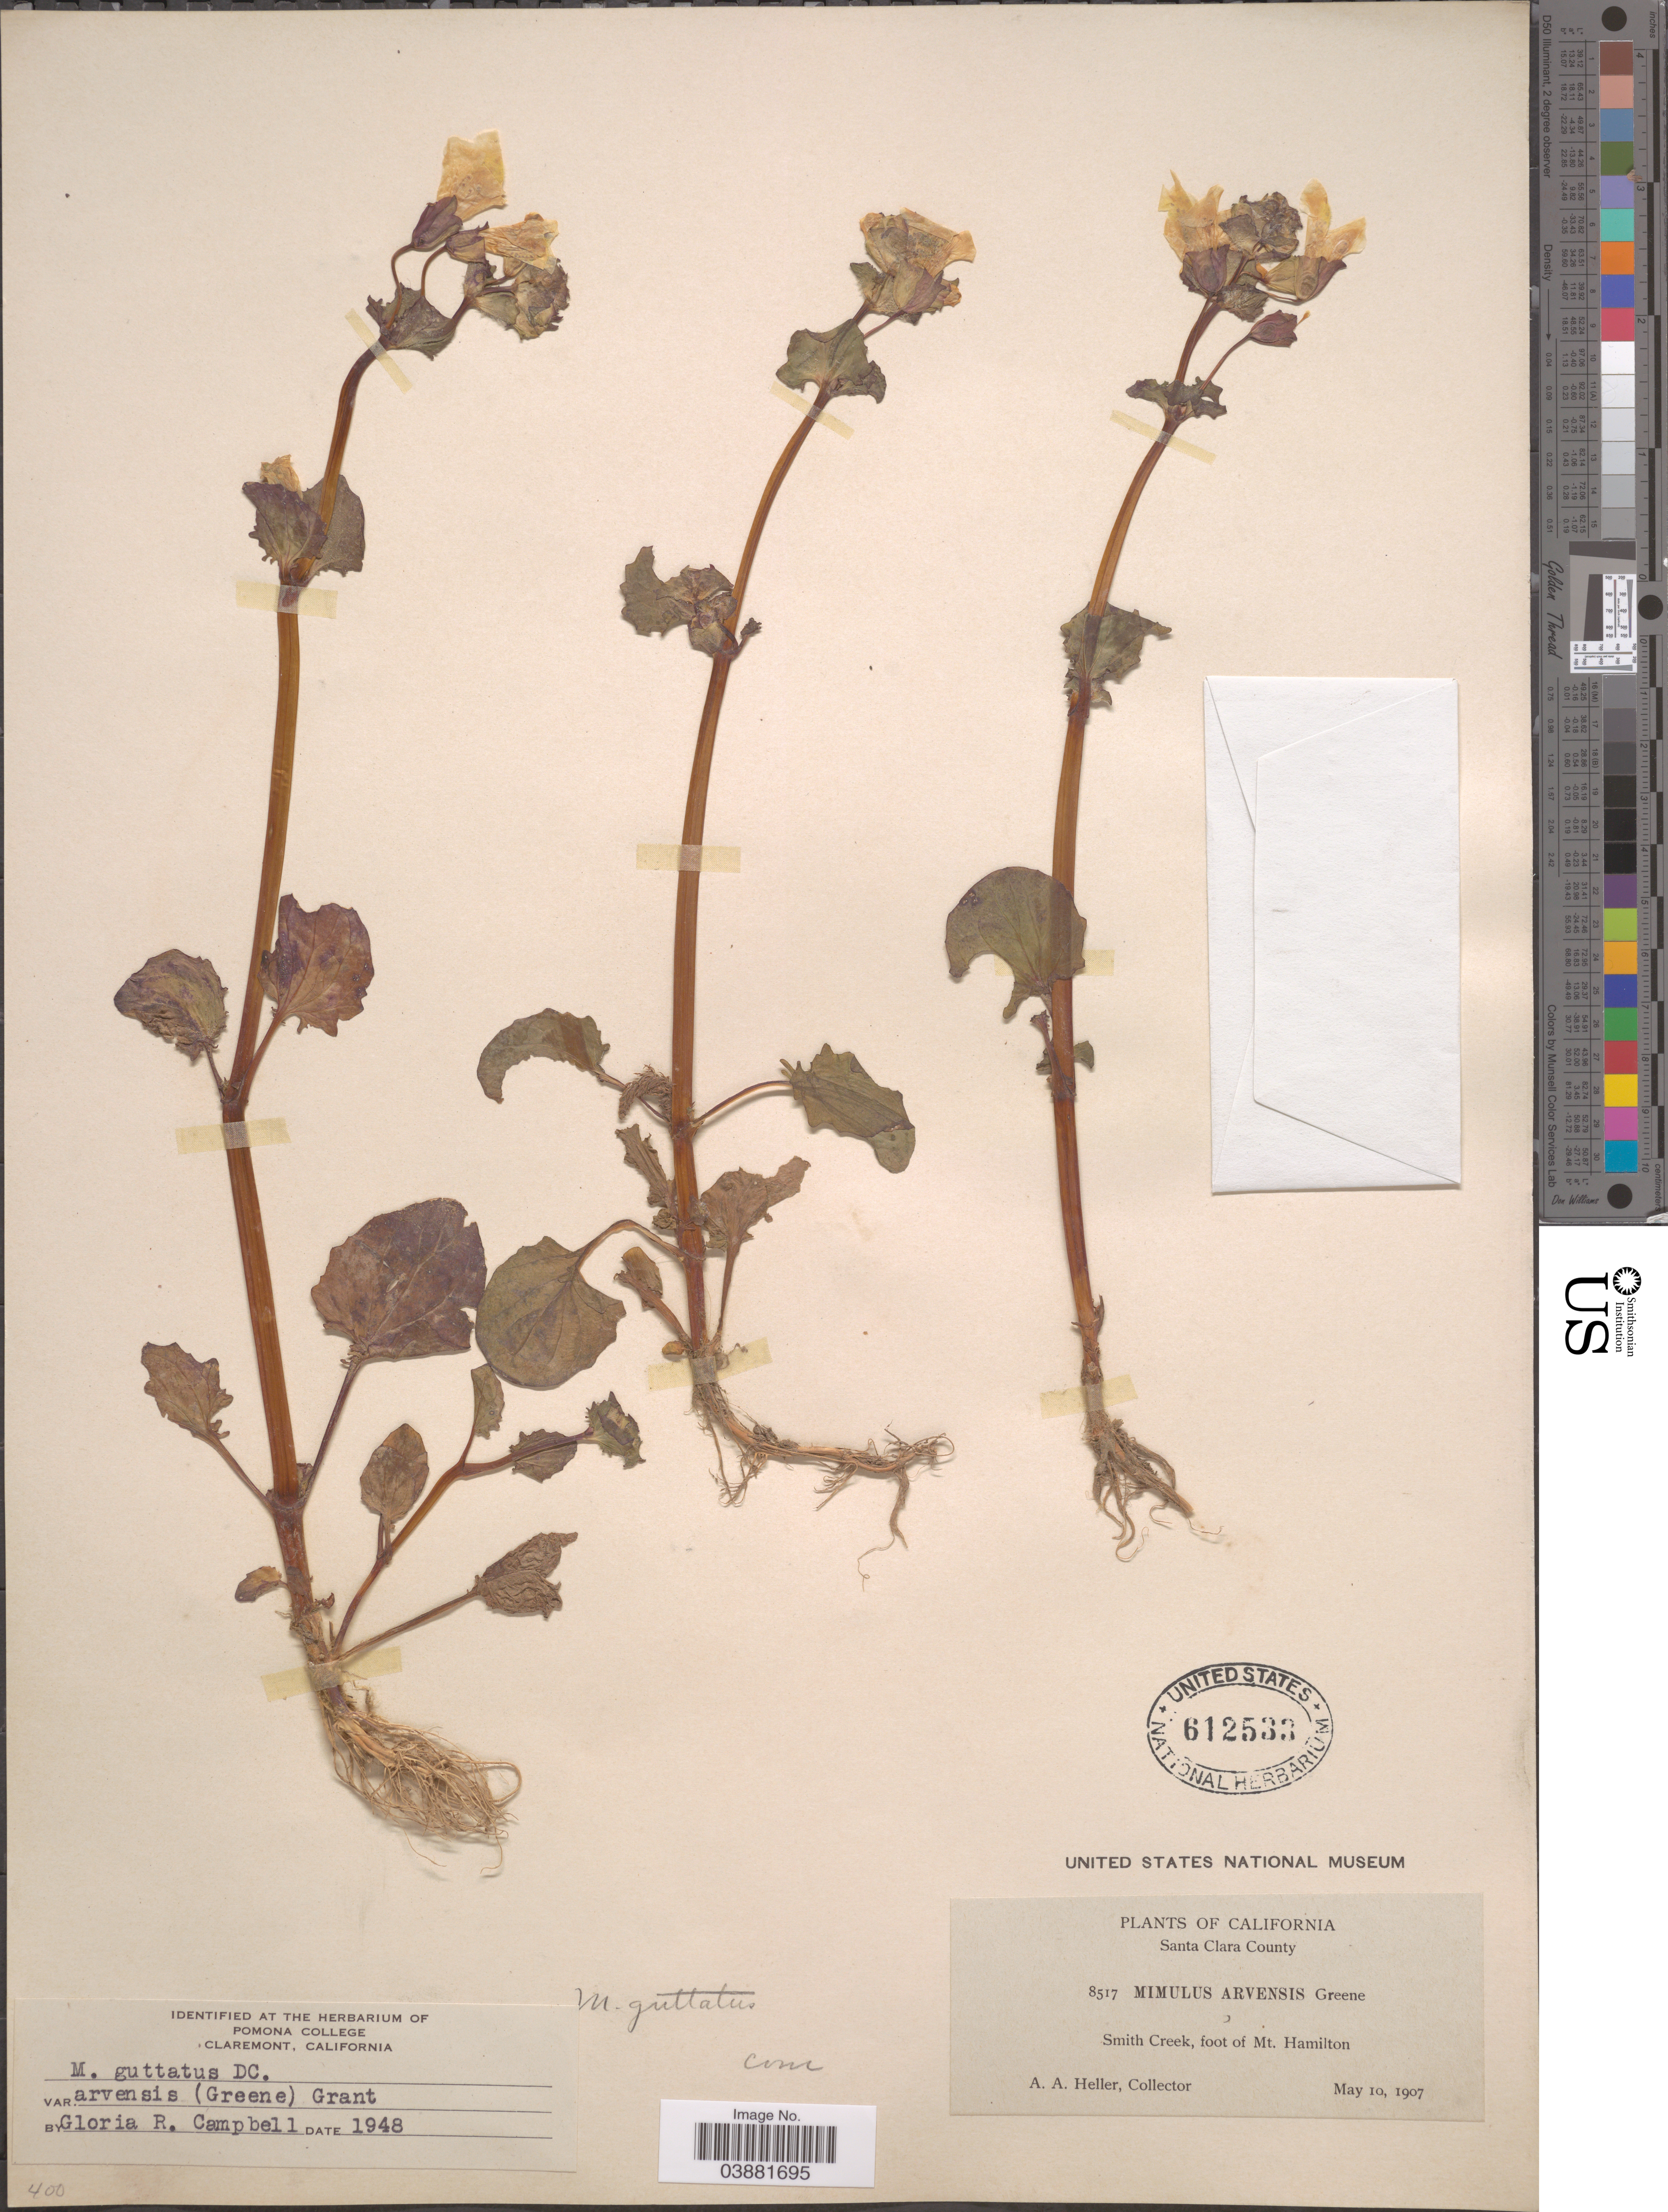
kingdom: Plantae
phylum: Tracheophyta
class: Magnoliopsida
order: Lamiales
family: Phrymaceae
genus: Mimulus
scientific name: Mimulus guttatus var. arvensis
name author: (Greene) A.L. Grant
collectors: A. A. Heller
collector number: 8517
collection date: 1907-05-10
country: United States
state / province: California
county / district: Santa Clara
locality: Santa Clara County. Smith Creek, foot of Mt. Hamilton.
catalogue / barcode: US 612533